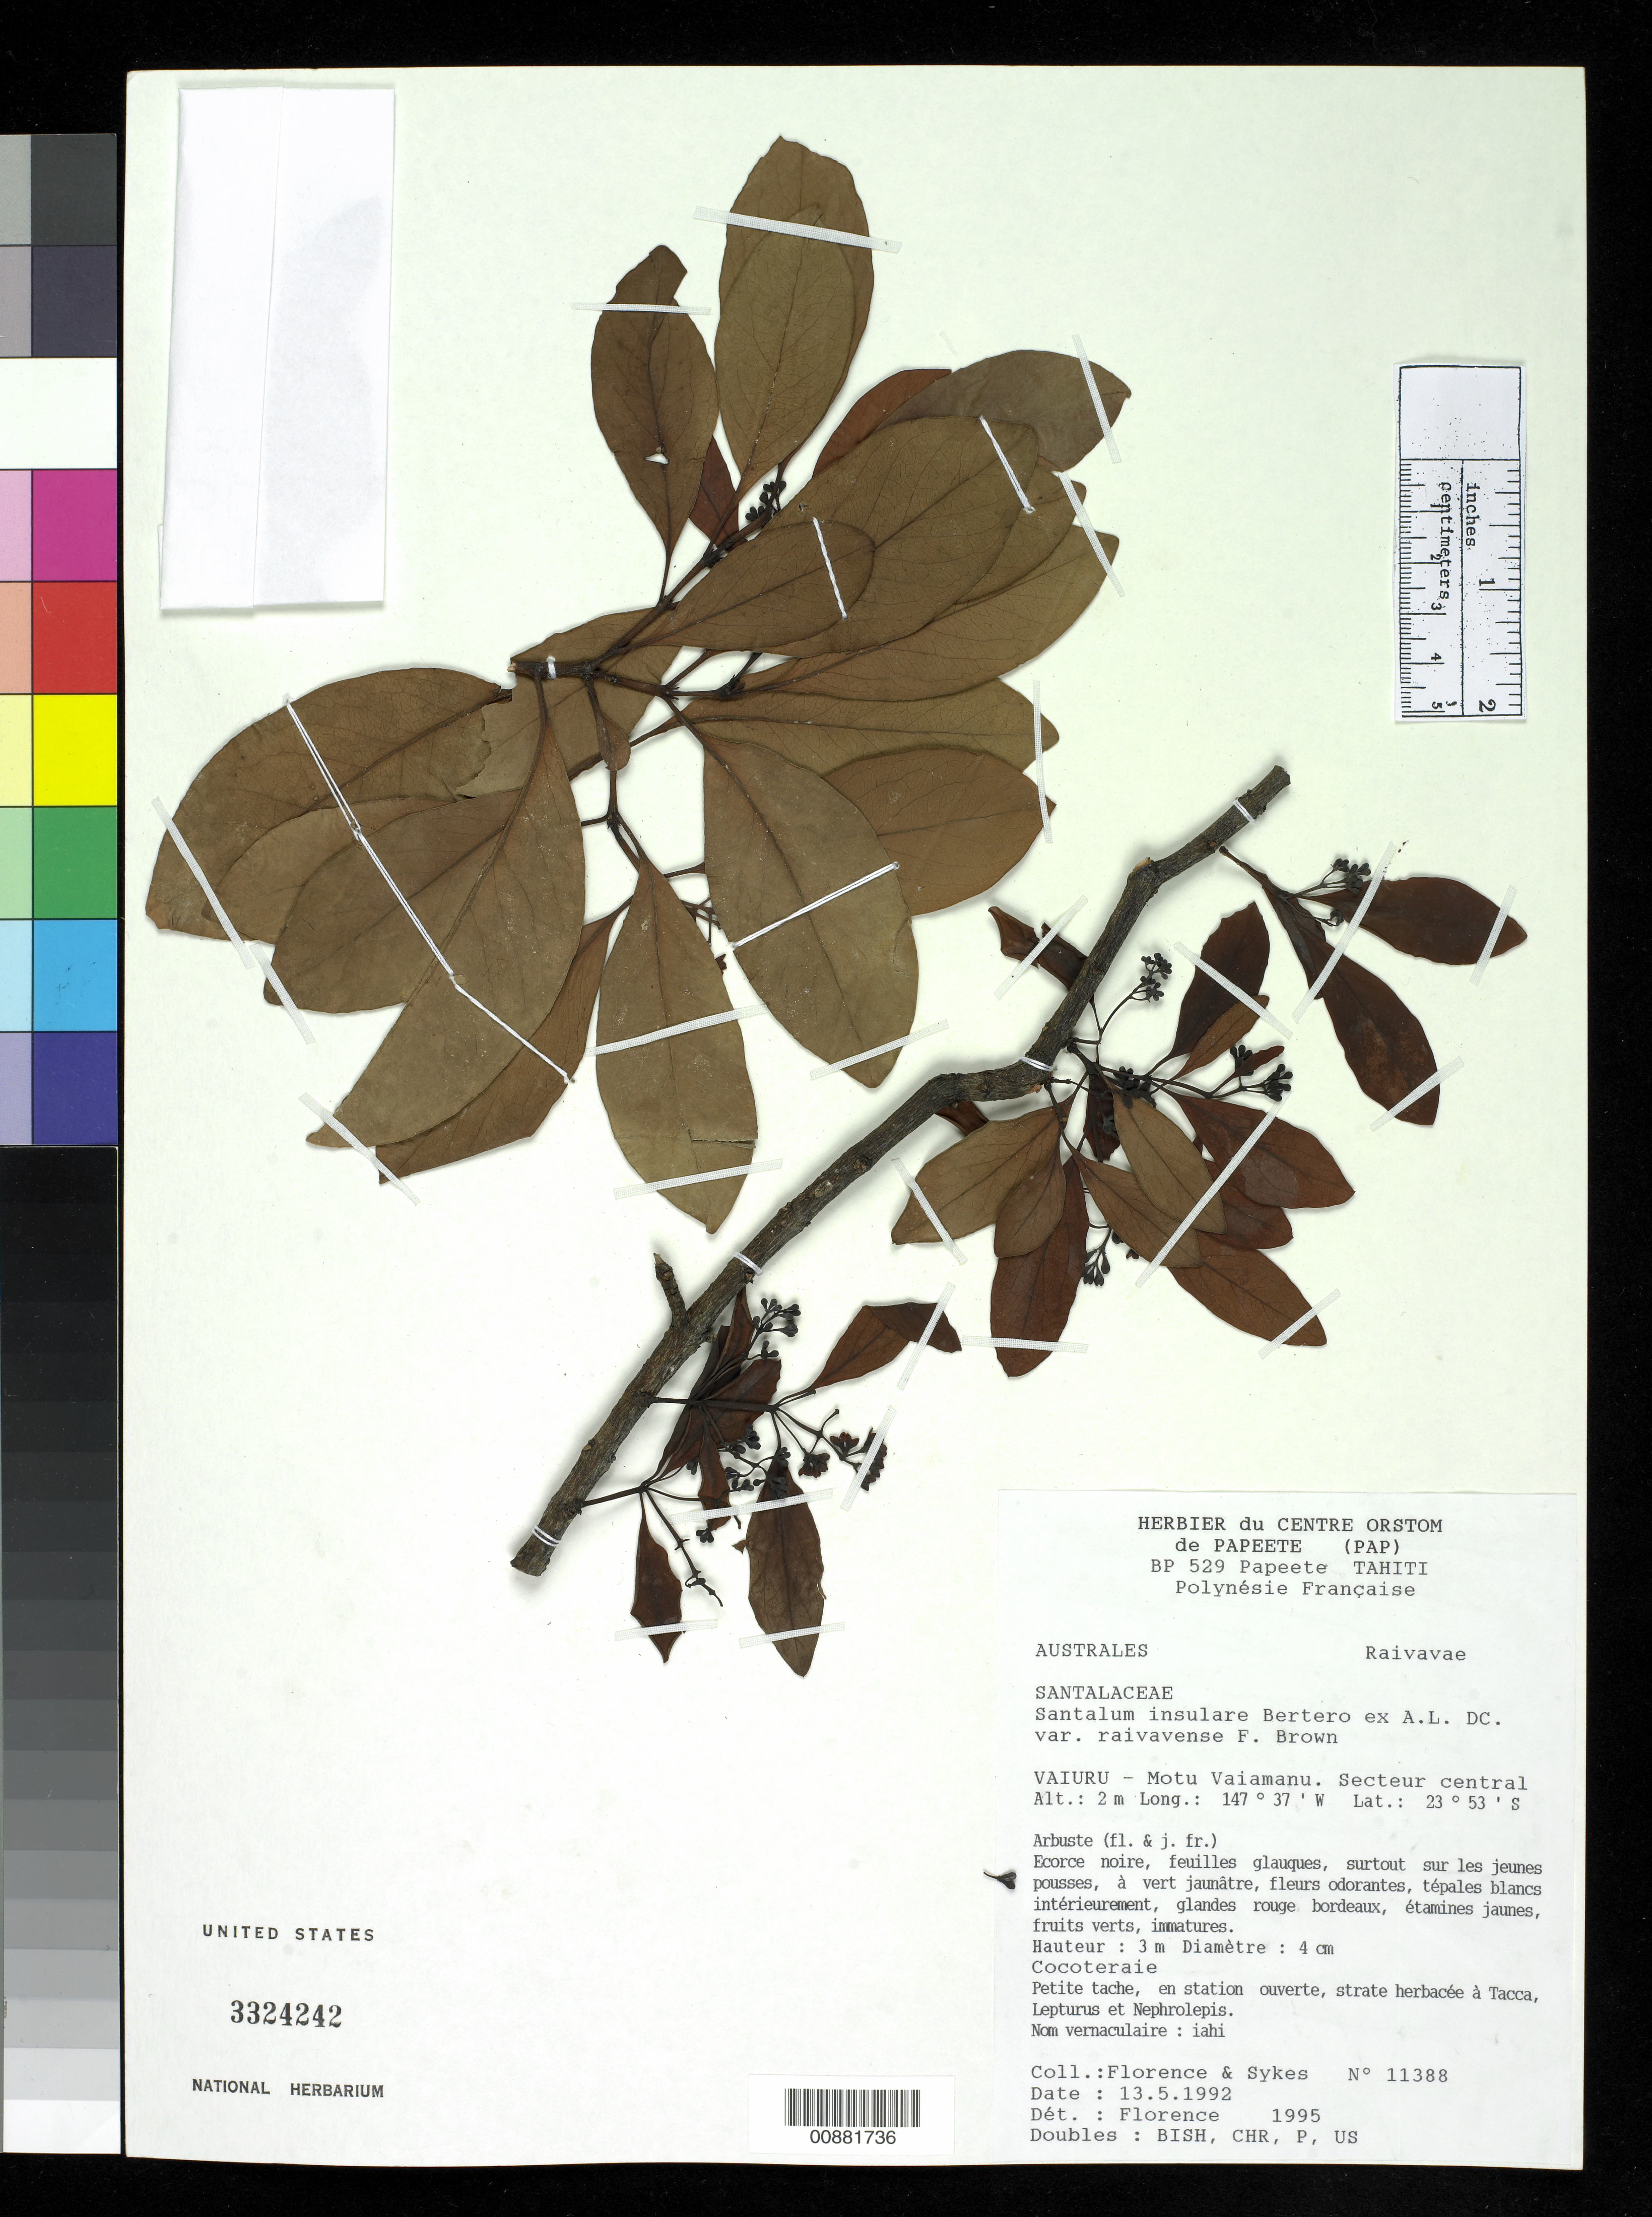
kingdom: Plantae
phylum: Tracheophyta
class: Magnoliopsida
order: Santalales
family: Santalaceae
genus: Santalum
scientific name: Santalum insulare var. raiateense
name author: (J.W. Moore) Fosberg & Sachet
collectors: J. Florence & Sykes, --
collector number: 11388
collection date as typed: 13 May 1992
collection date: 1992-05-13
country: French Polynesia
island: Raivavae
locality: Vaiuri - Motu Vaiamanu. Secteur central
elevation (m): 2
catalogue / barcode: US 3324242